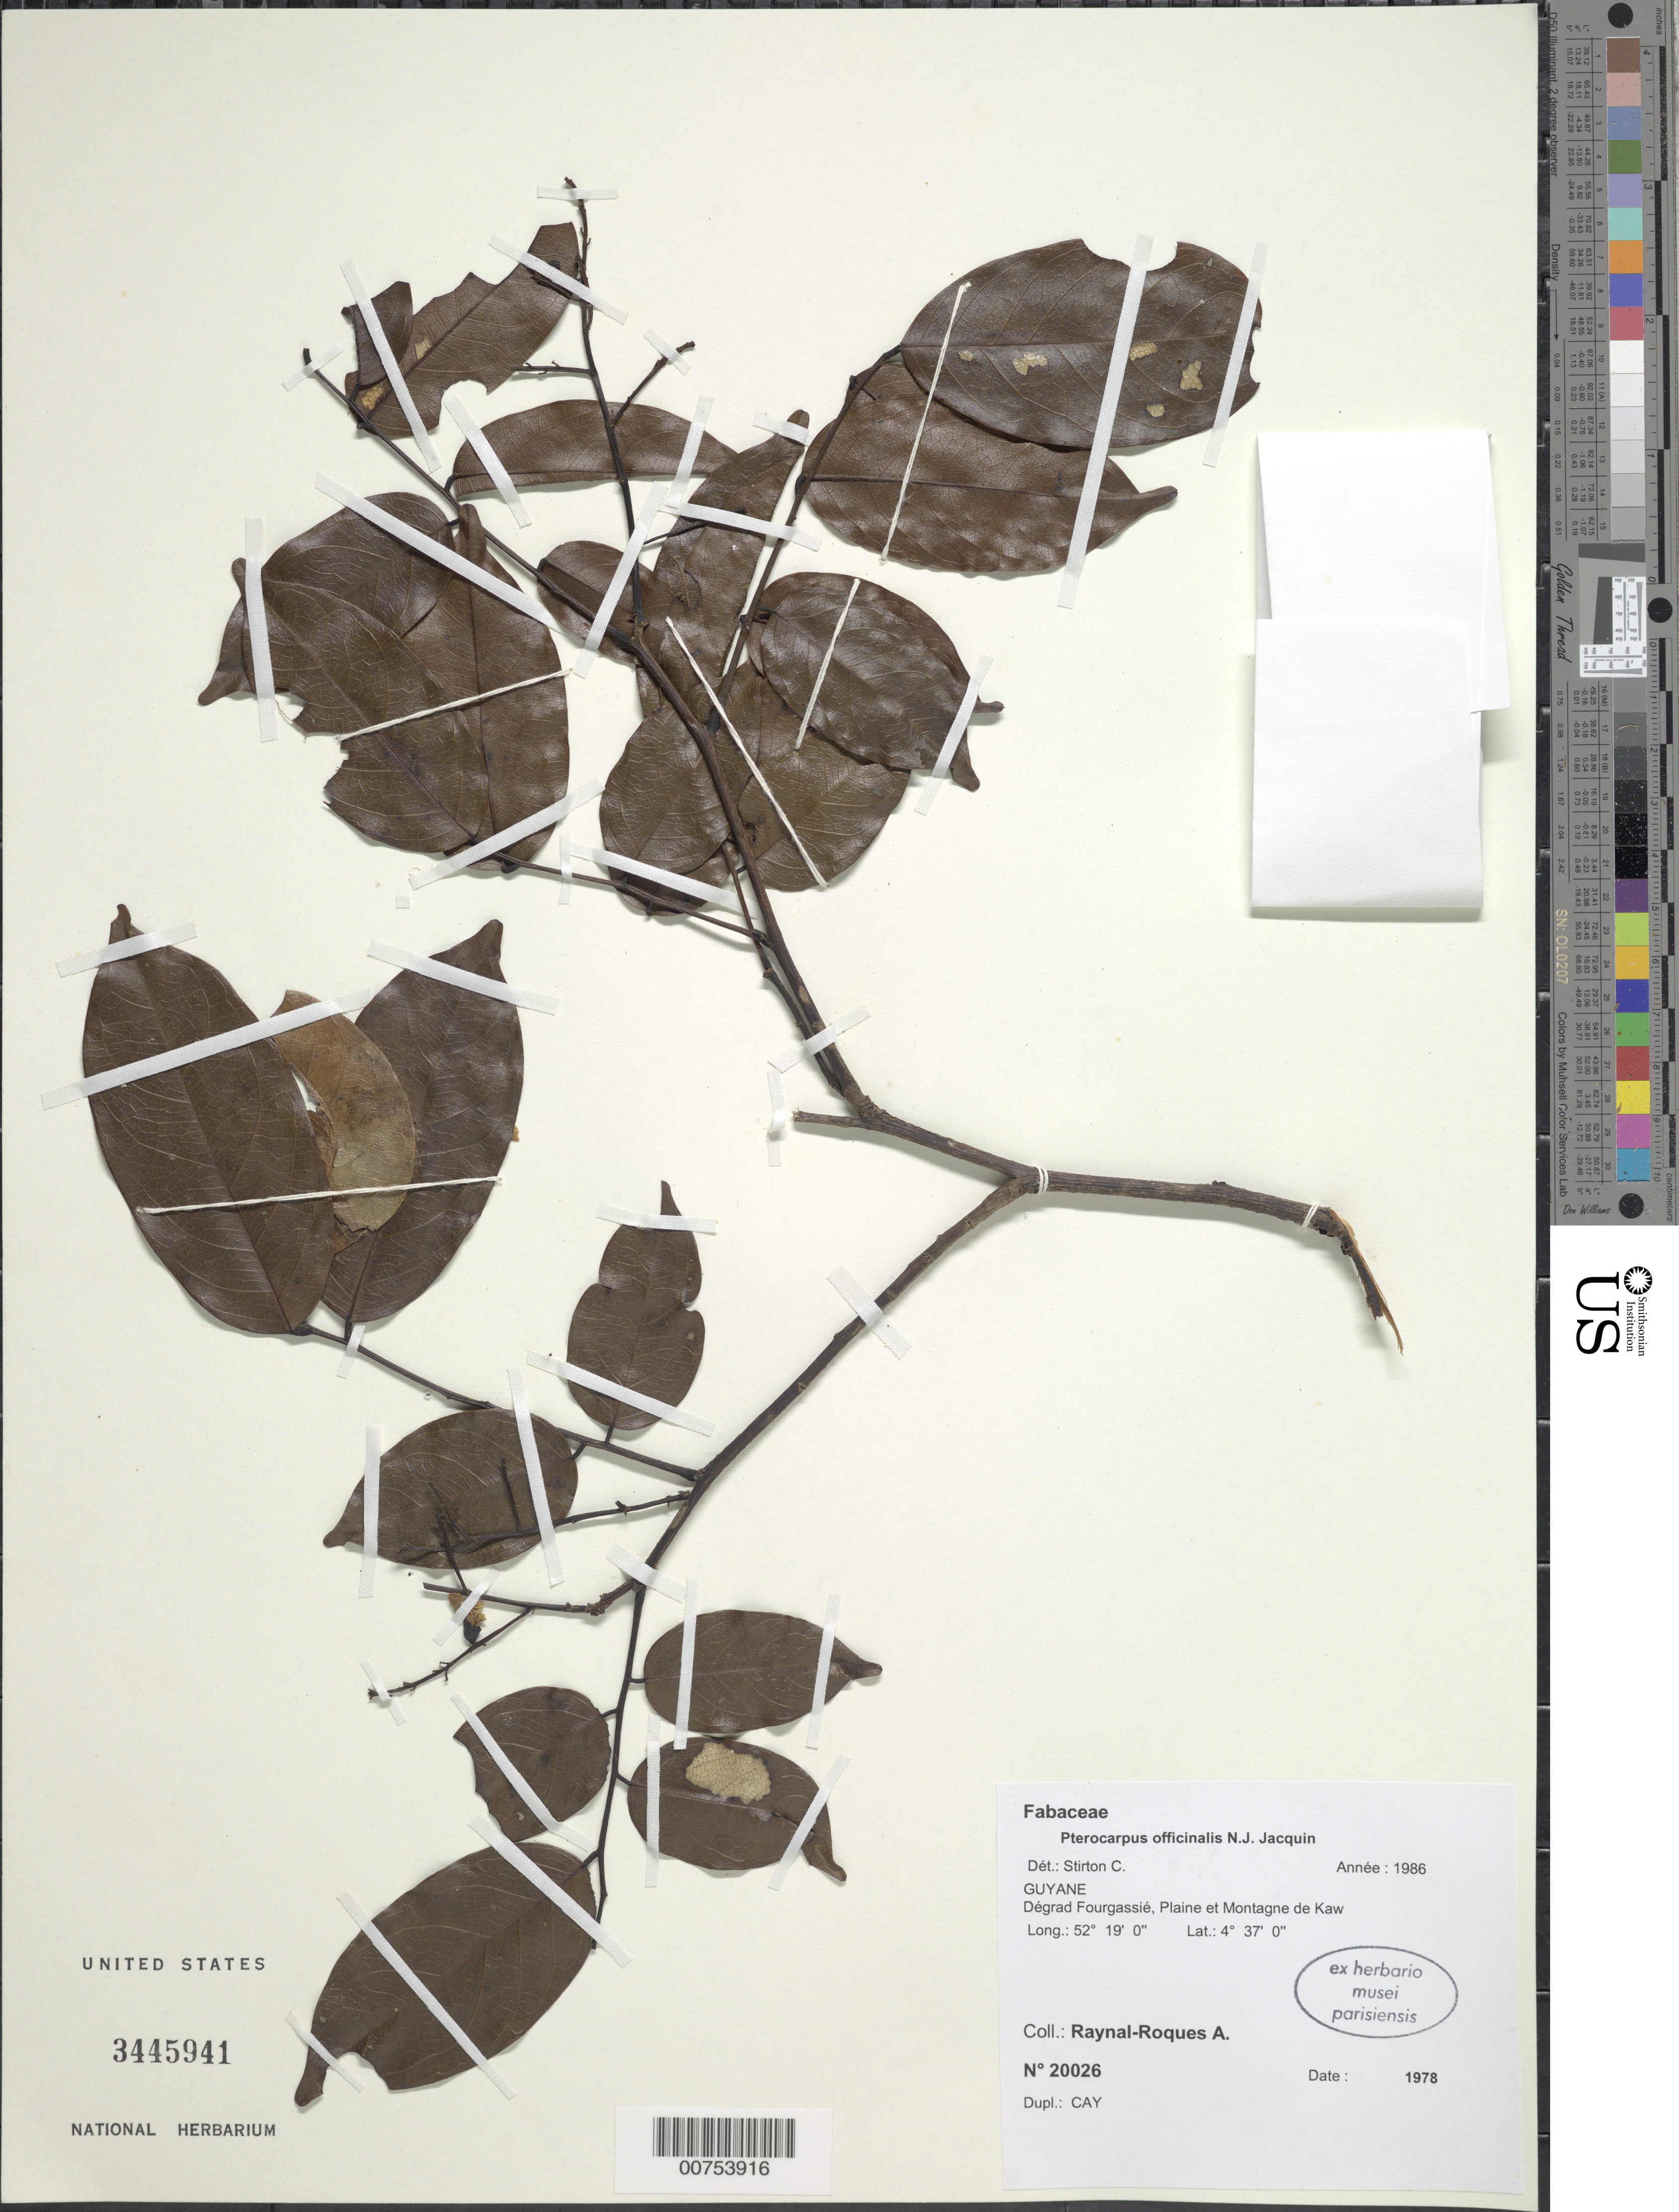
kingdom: Plantae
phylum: Tracheophyta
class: Magnoliopsida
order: Fabales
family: Fabaceae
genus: Pterocarpus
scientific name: Pterocarpus officinalis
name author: Jacq.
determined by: Stirton, Charles H.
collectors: A. M. Raynal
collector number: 20026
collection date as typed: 1978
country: French Guiana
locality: Degrad Fourgassie, Plaine et Montagne de Kaw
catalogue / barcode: US 3445941